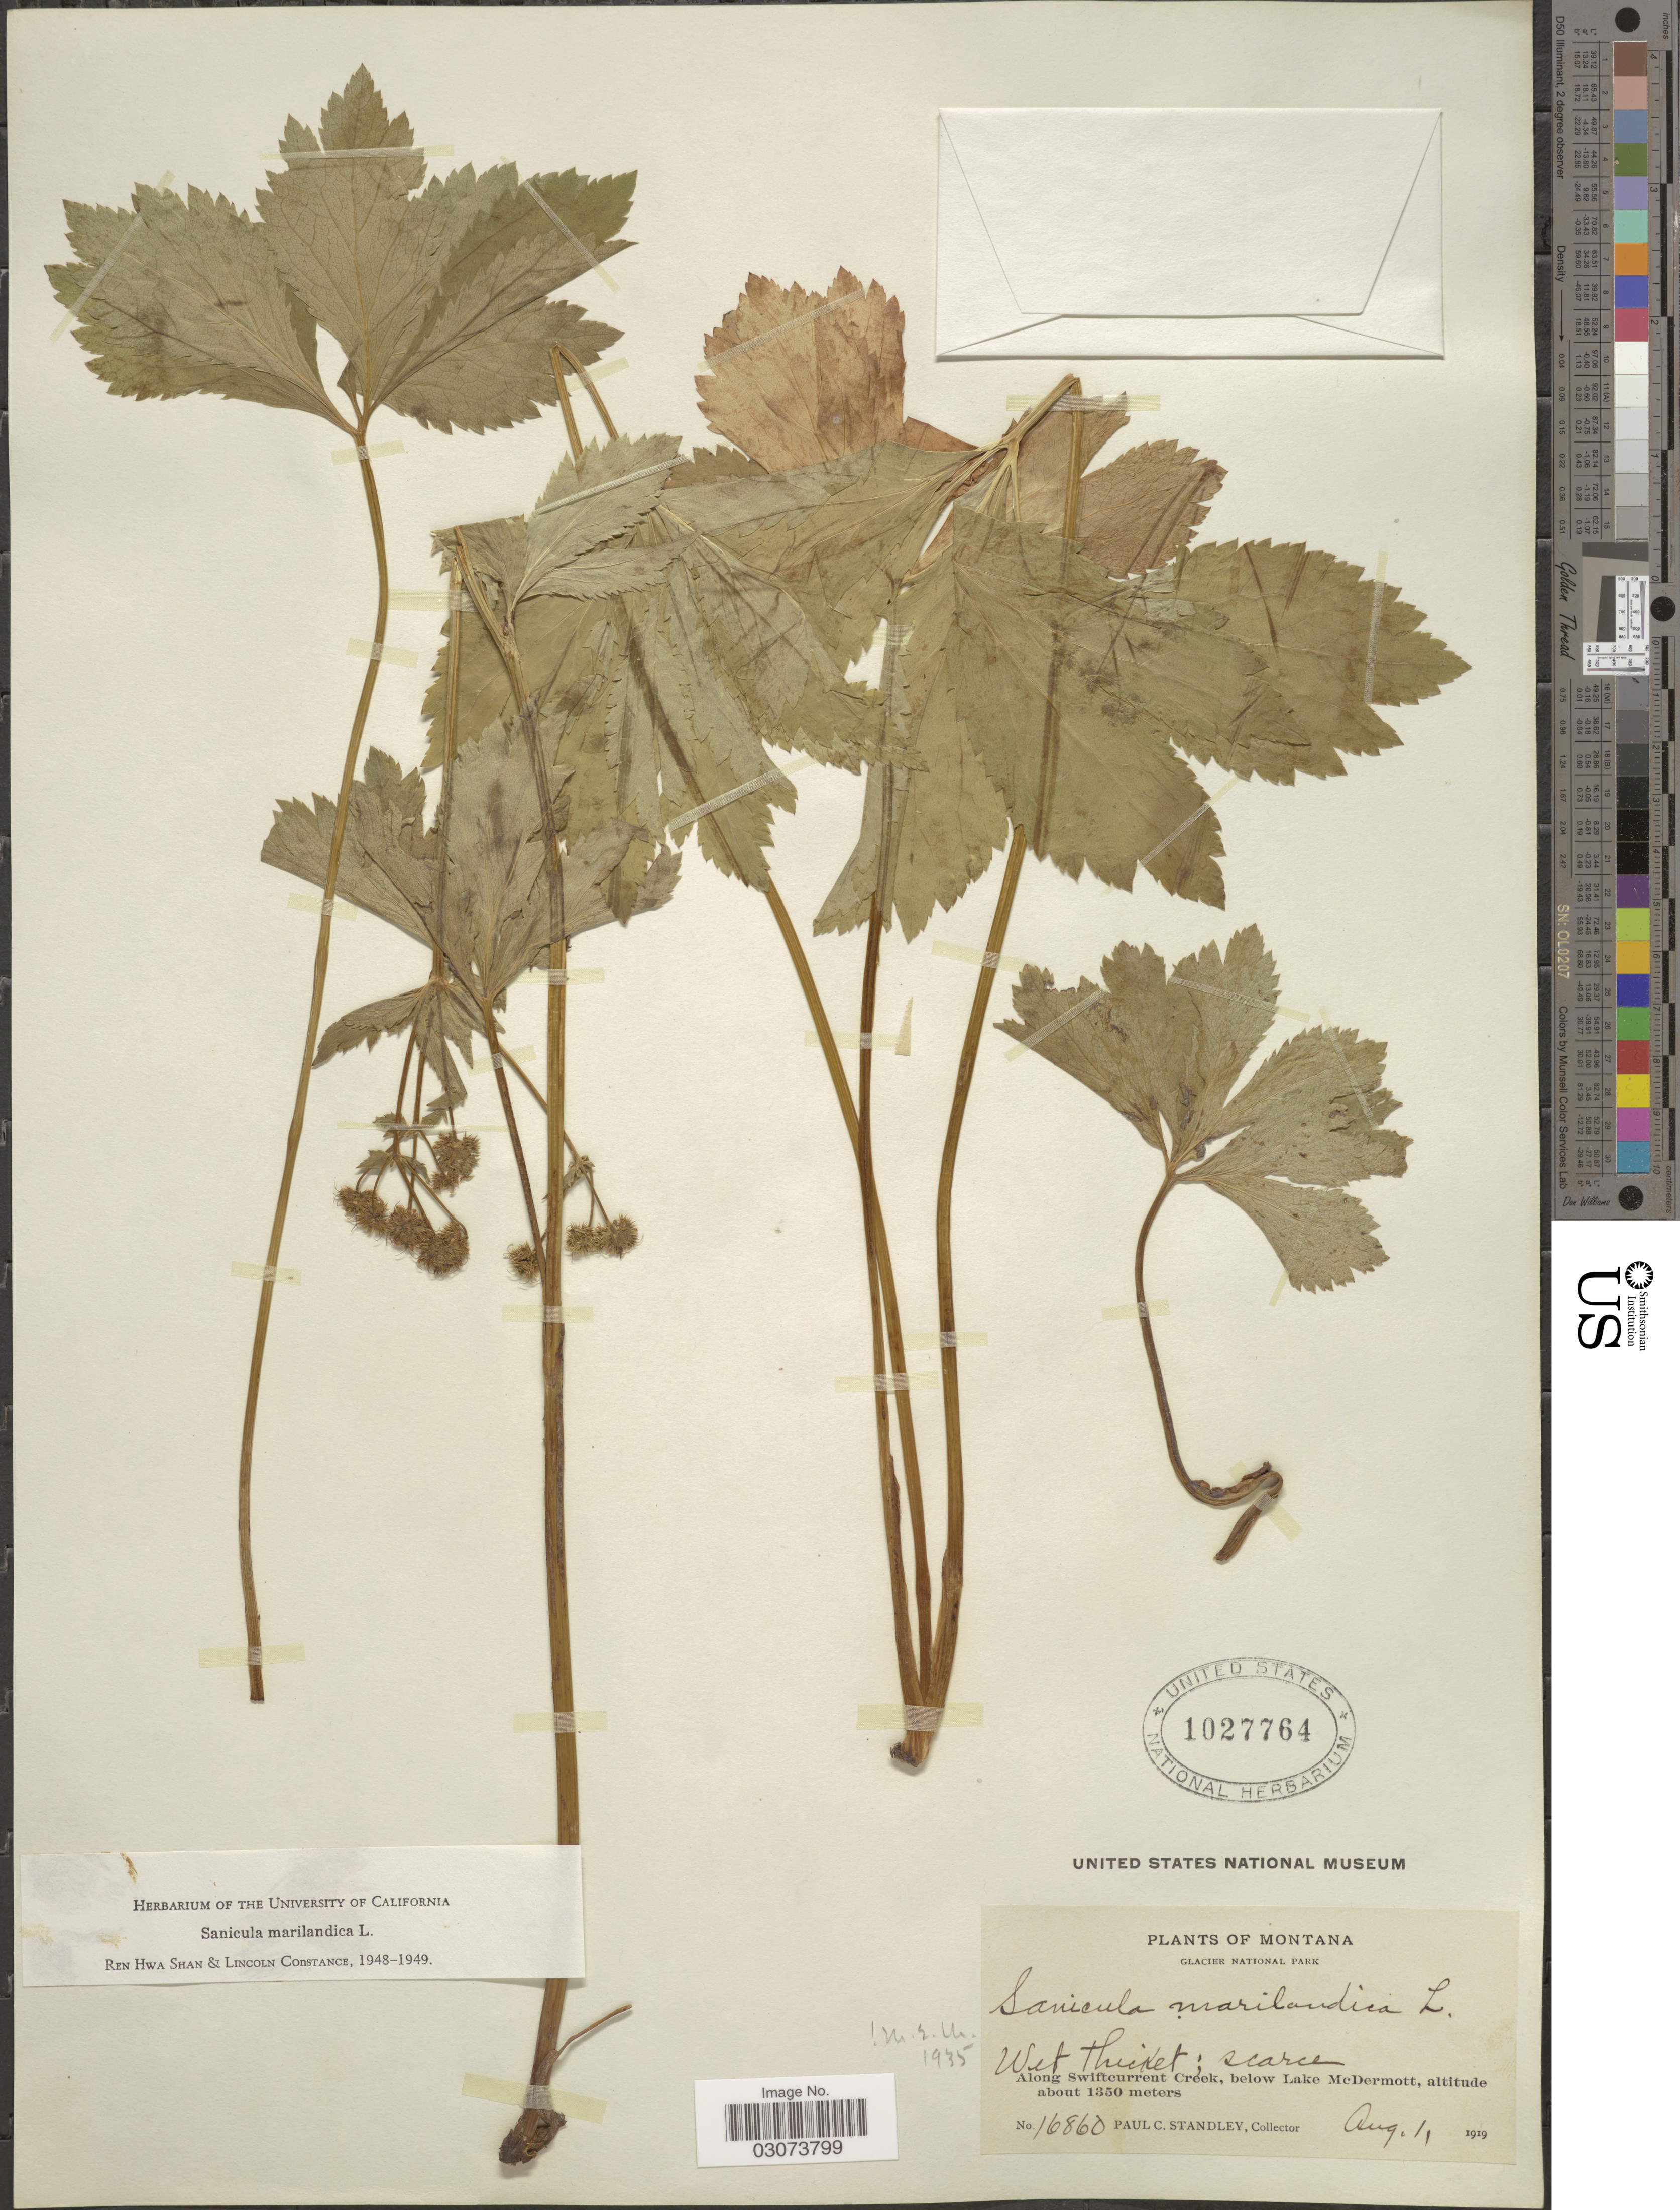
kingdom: Plantae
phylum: Tracheophyta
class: Magnoliopsida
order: Apiales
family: Apiaceae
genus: Sanicula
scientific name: Sanicula marilandica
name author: L.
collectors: P. C. Standley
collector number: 16860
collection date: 1919-08-01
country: United States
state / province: Montana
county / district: Glacier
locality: Glacier National Park. Along Swiftcurrent Creek, below Lake McDermott.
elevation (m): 1350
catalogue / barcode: US 1027764